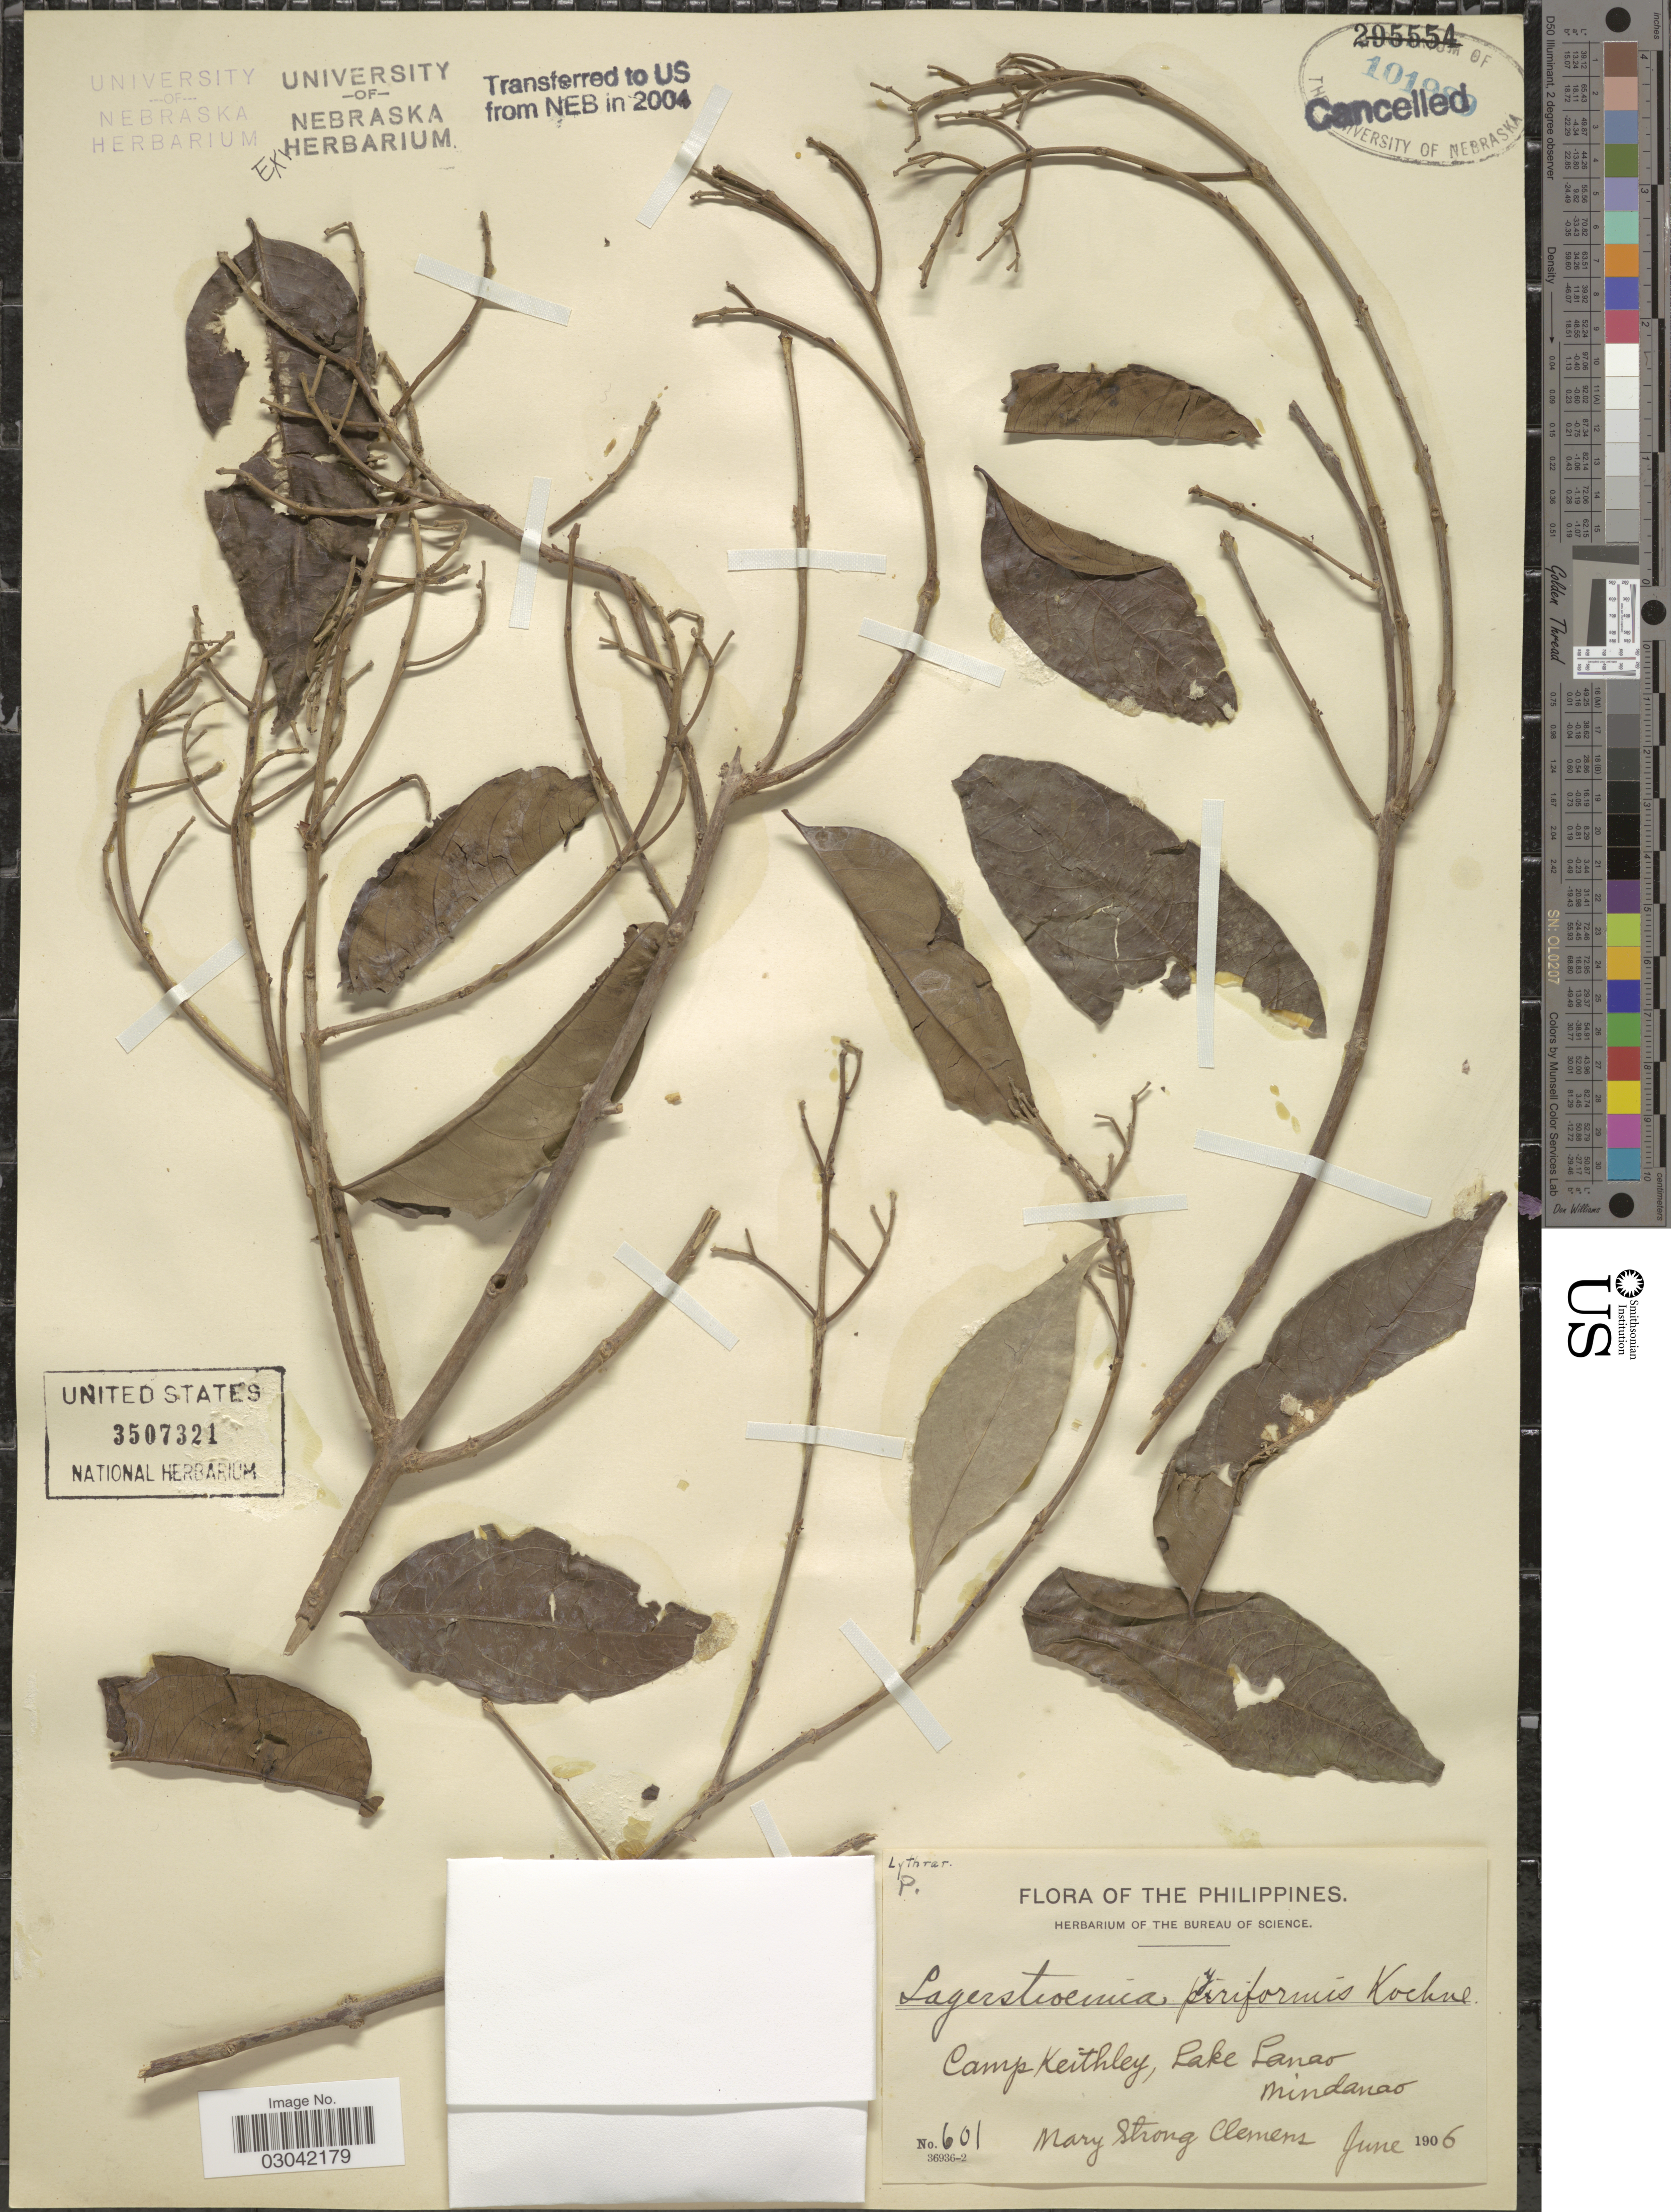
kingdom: Plantae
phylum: Tracheophyta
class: Magnoliopsida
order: Myrtales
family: Lythraceae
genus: Lagerstroemia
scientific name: Lagerstroemia piriformis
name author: Koehne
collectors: M. S. Clemens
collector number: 601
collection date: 1906-06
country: Philippines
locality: Camp Keithley, Lake Lanao, Mindanao.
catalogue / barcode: US 3507321